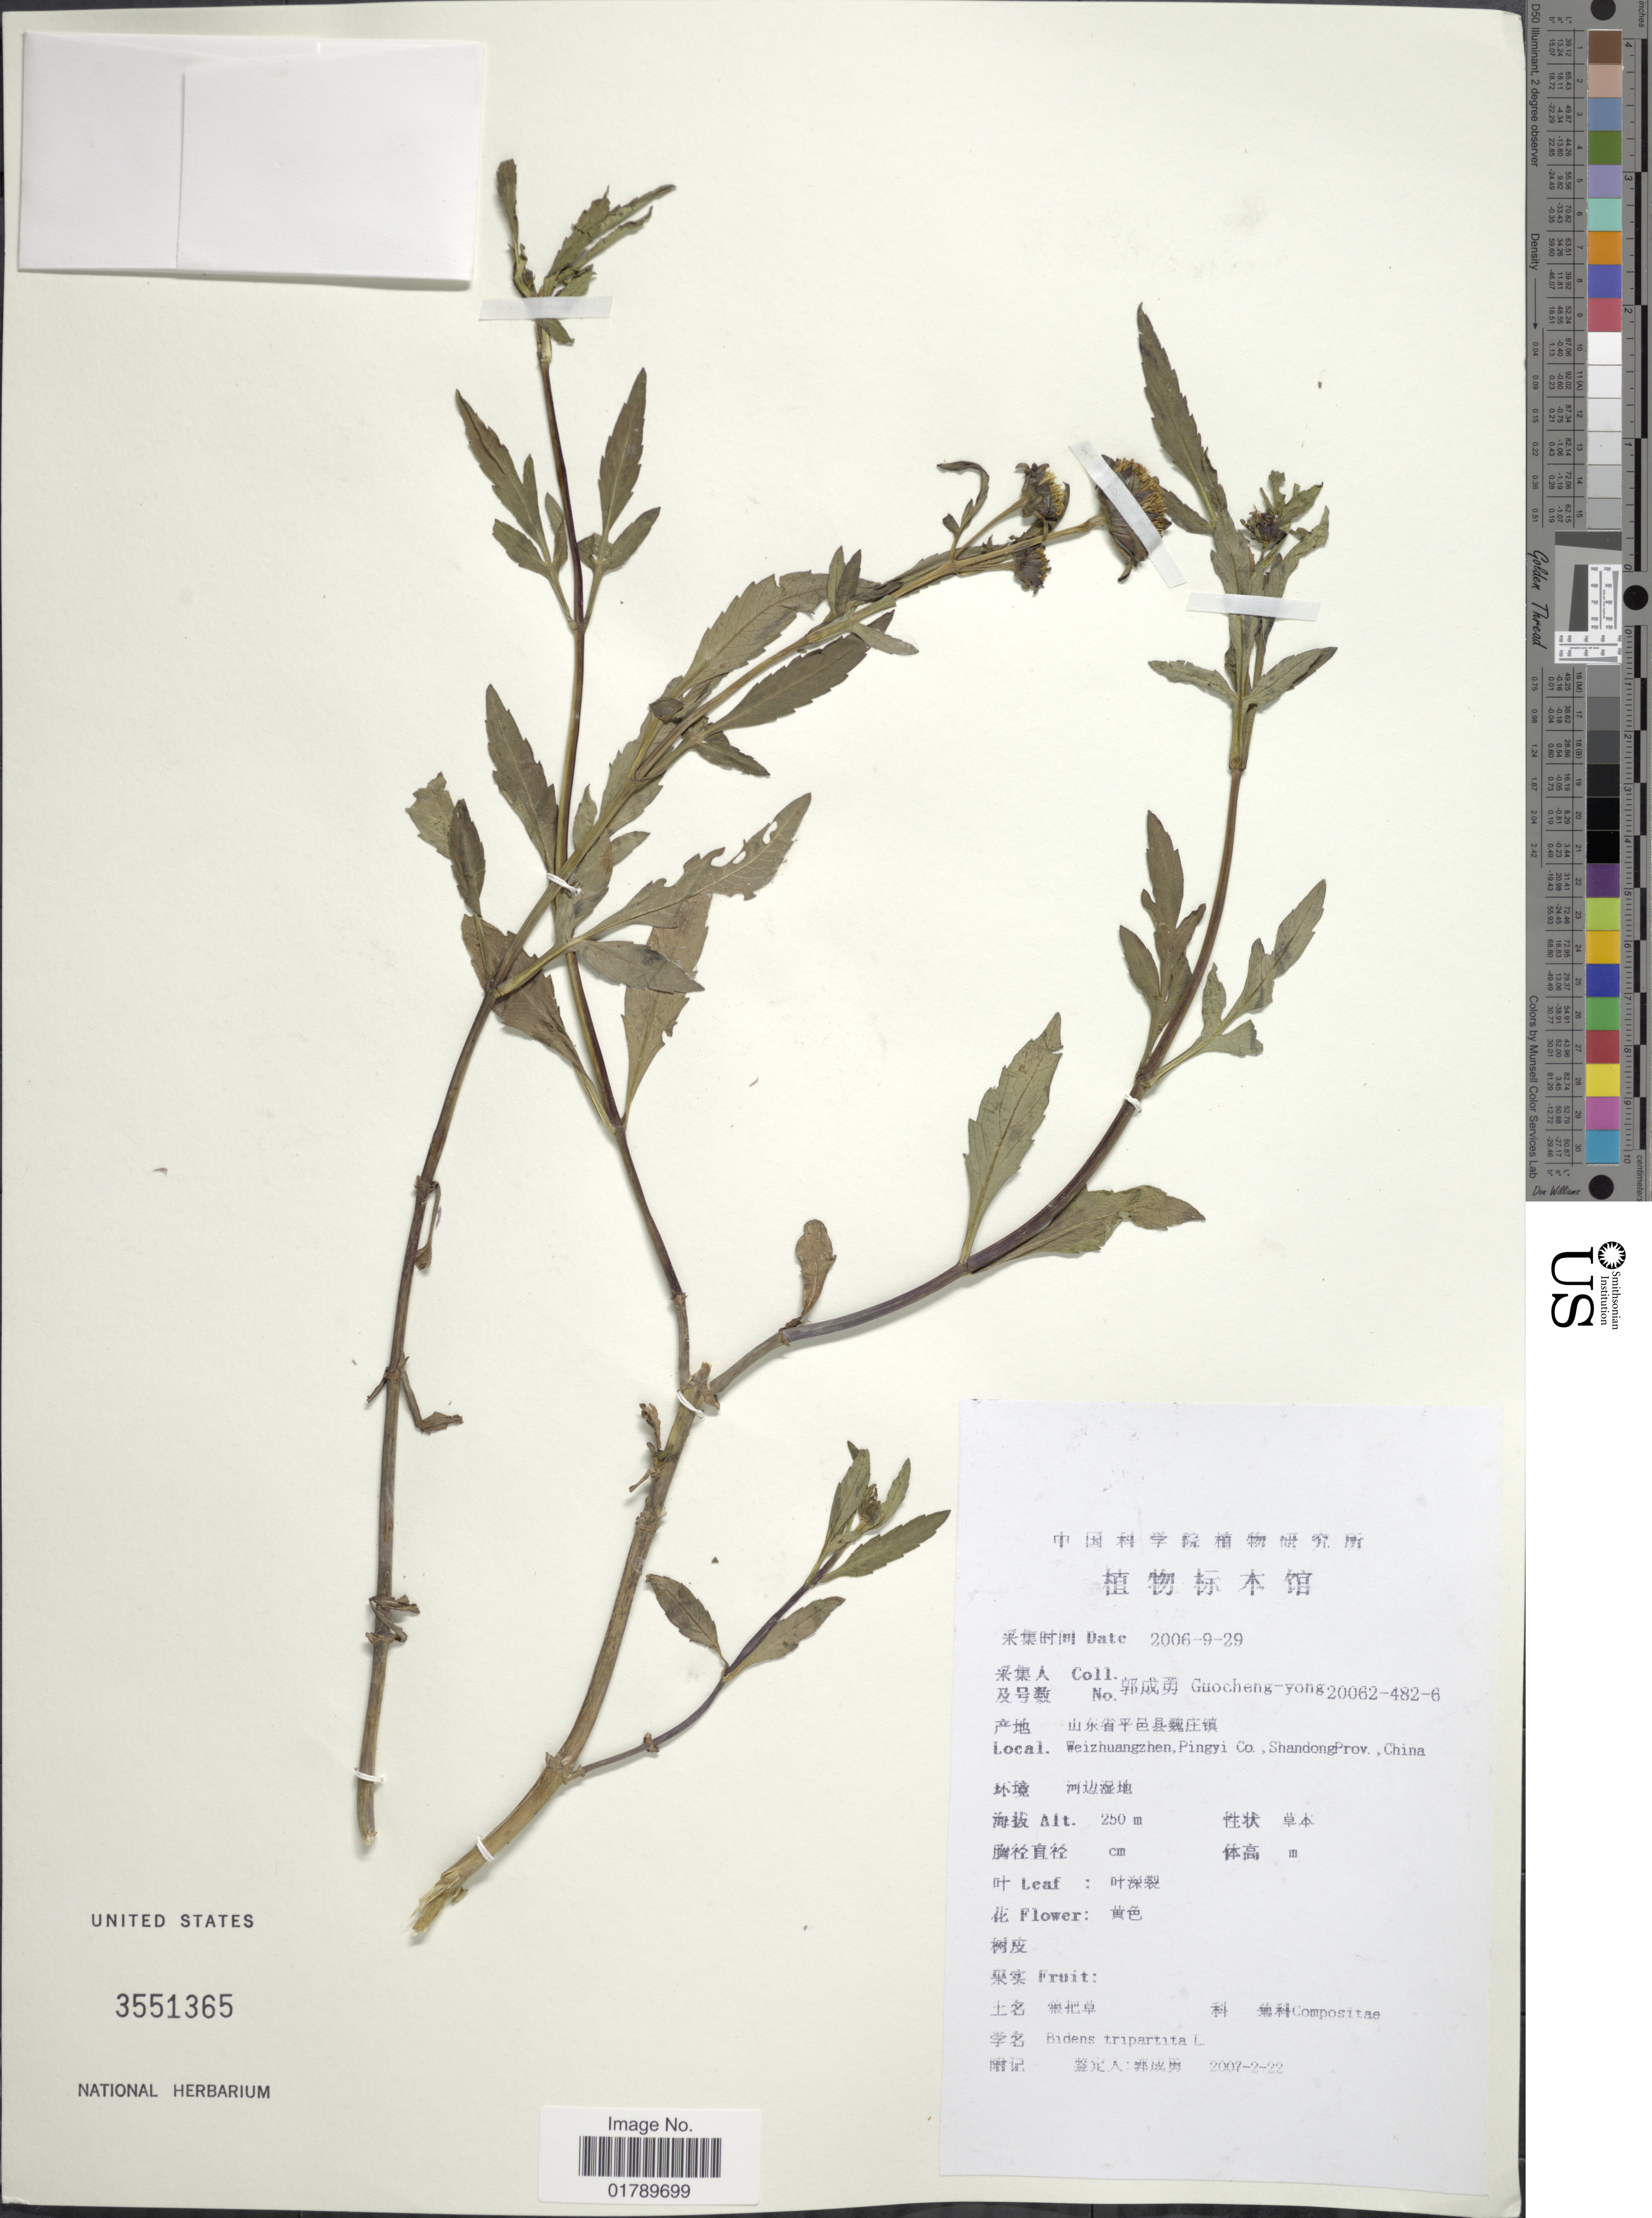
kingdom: Plantae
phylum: Tracheophyta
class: Magnoliopsida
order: Asterales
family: Asteraceae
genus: Bidens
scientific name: Bidens tripartita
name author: L.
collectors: Guo cheng-yong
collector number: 20062-482-6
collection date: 2006-09-29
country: China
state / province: Shandong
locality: Weizhuangzhen, Pingyi Co., ShandongProv., China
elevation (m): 250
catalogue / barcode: US 3551365